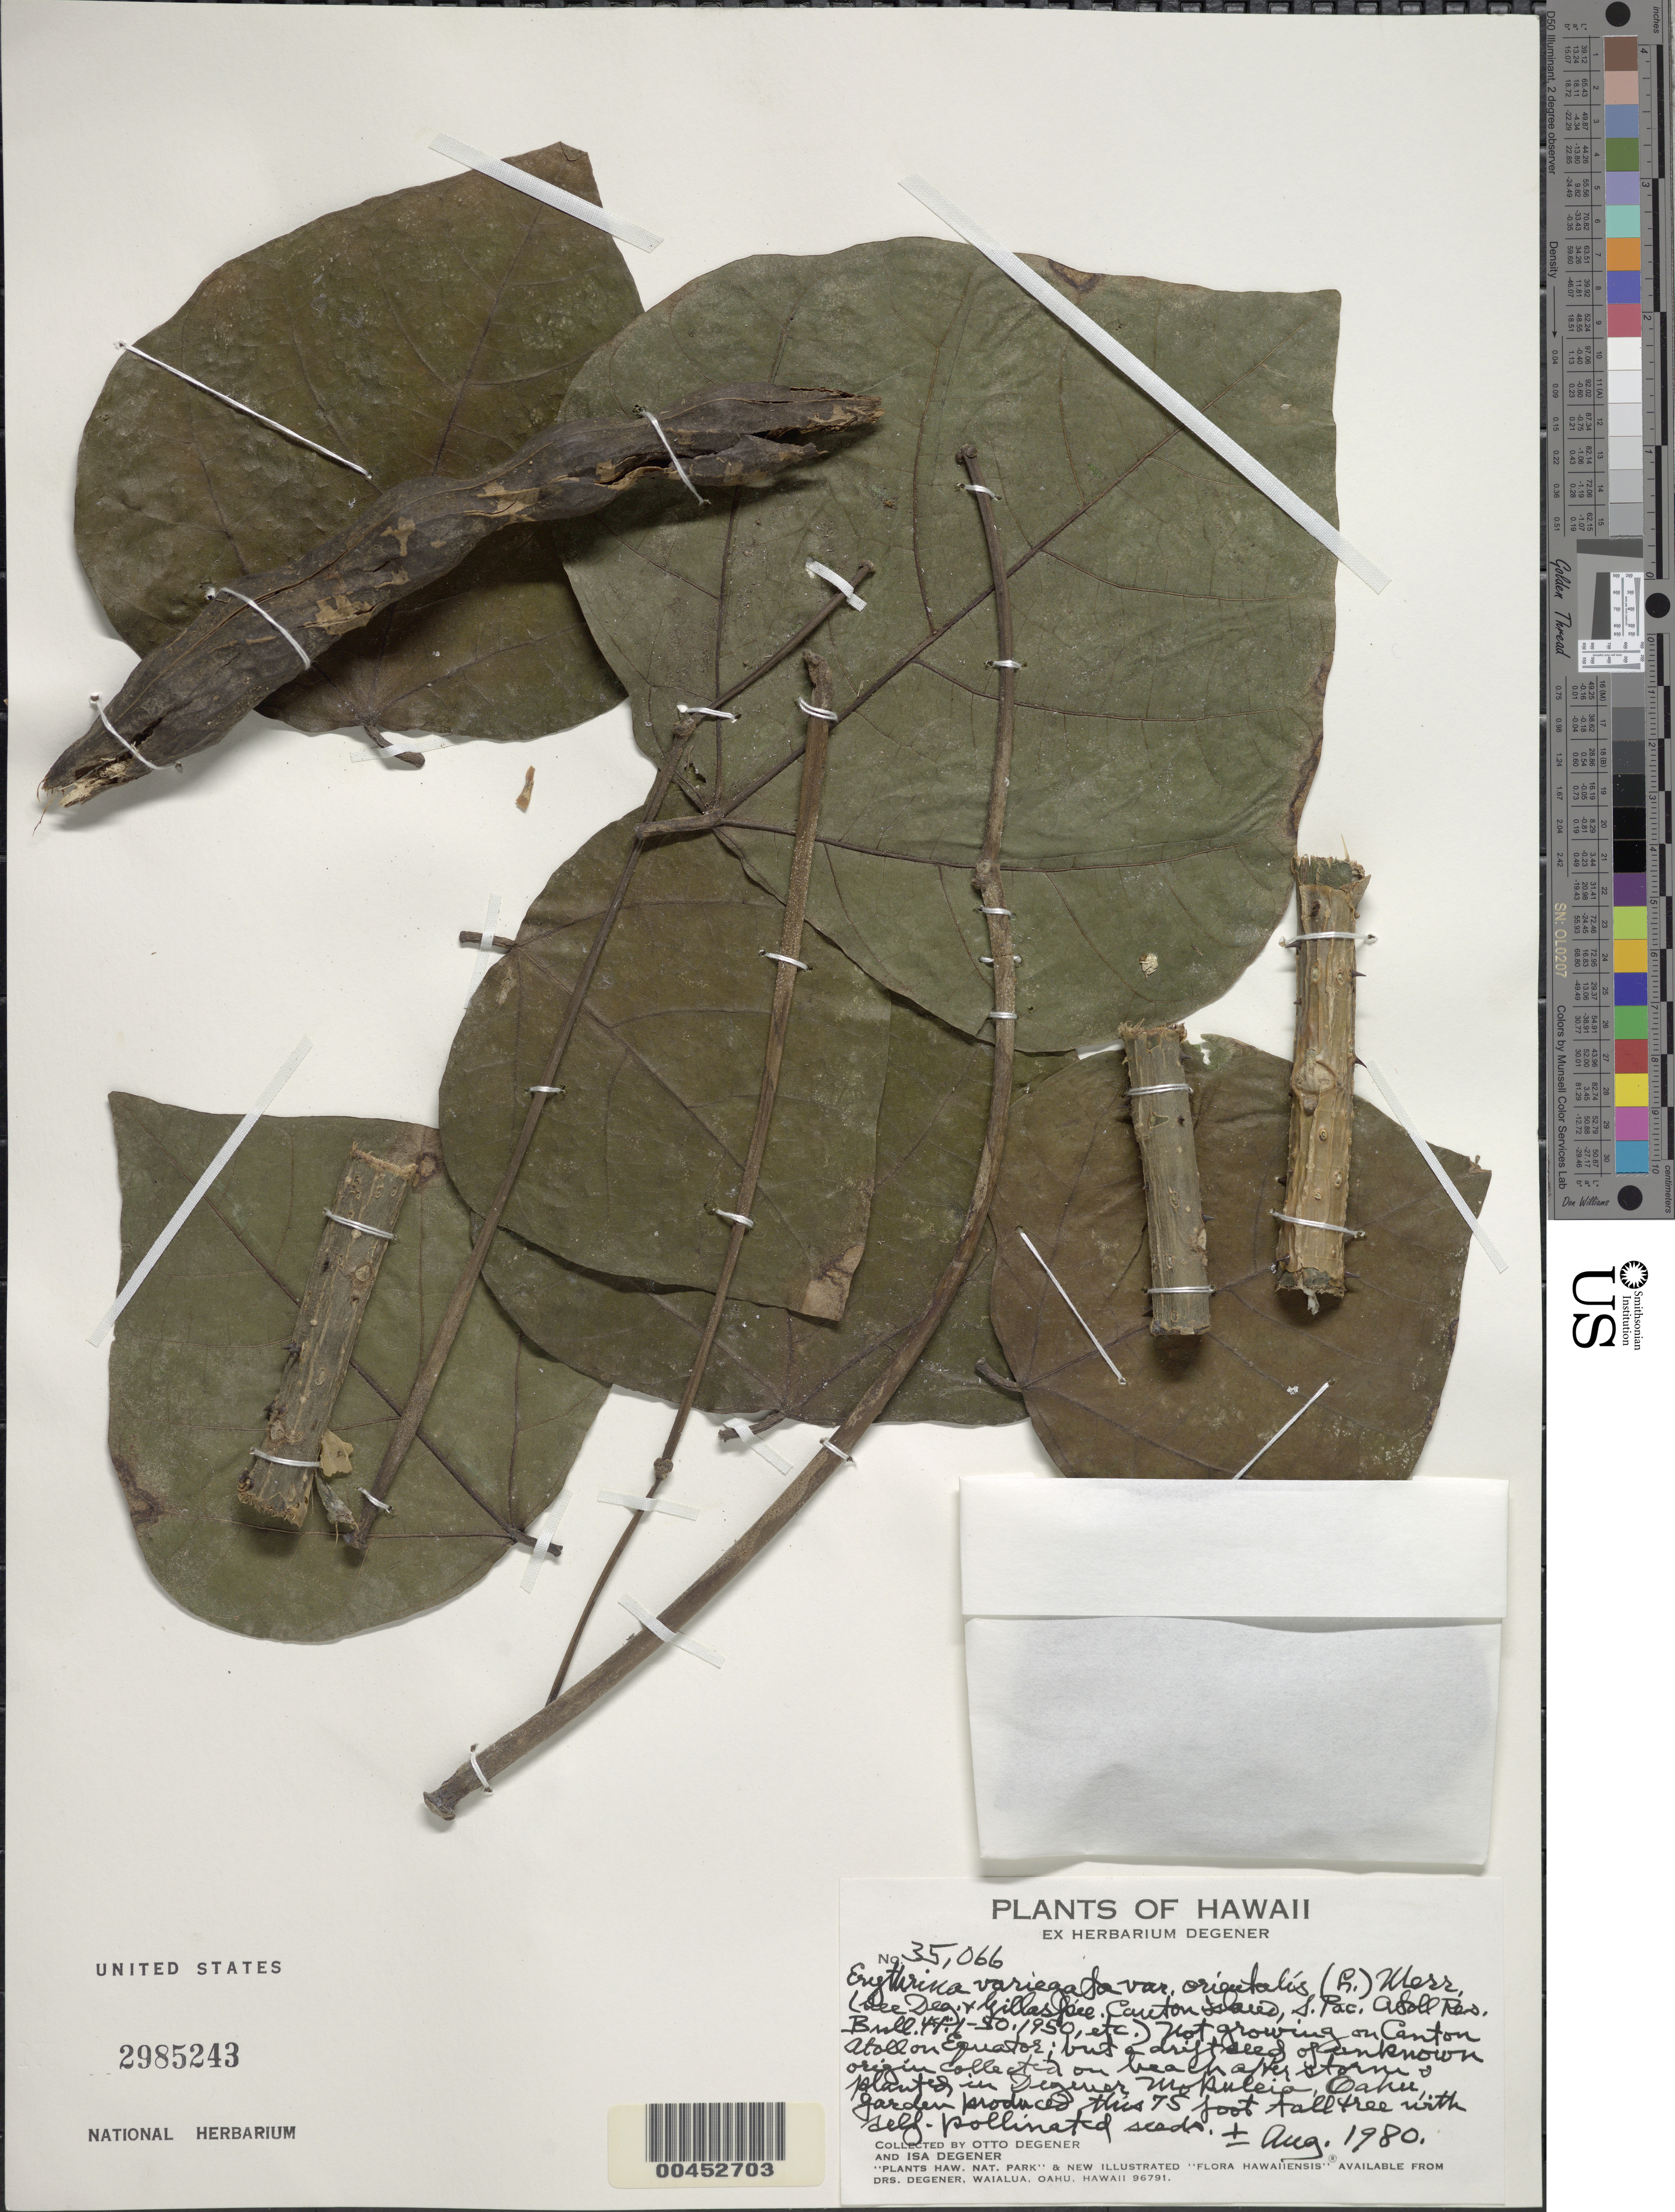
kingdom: Plantae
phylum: Tracheophyta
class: Magnoliopsida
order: Fabales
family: Fabaceae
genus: Erythrina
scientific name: Erythrina variegata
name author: L.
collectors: O. Degener & I. Degener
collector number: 35066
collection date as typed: Aug 1980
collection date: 1980-08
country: United States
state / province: Hawaii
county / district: Honolulu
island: Oahu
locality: Mokuleia, Degener's Garden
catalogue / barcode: US 2985243